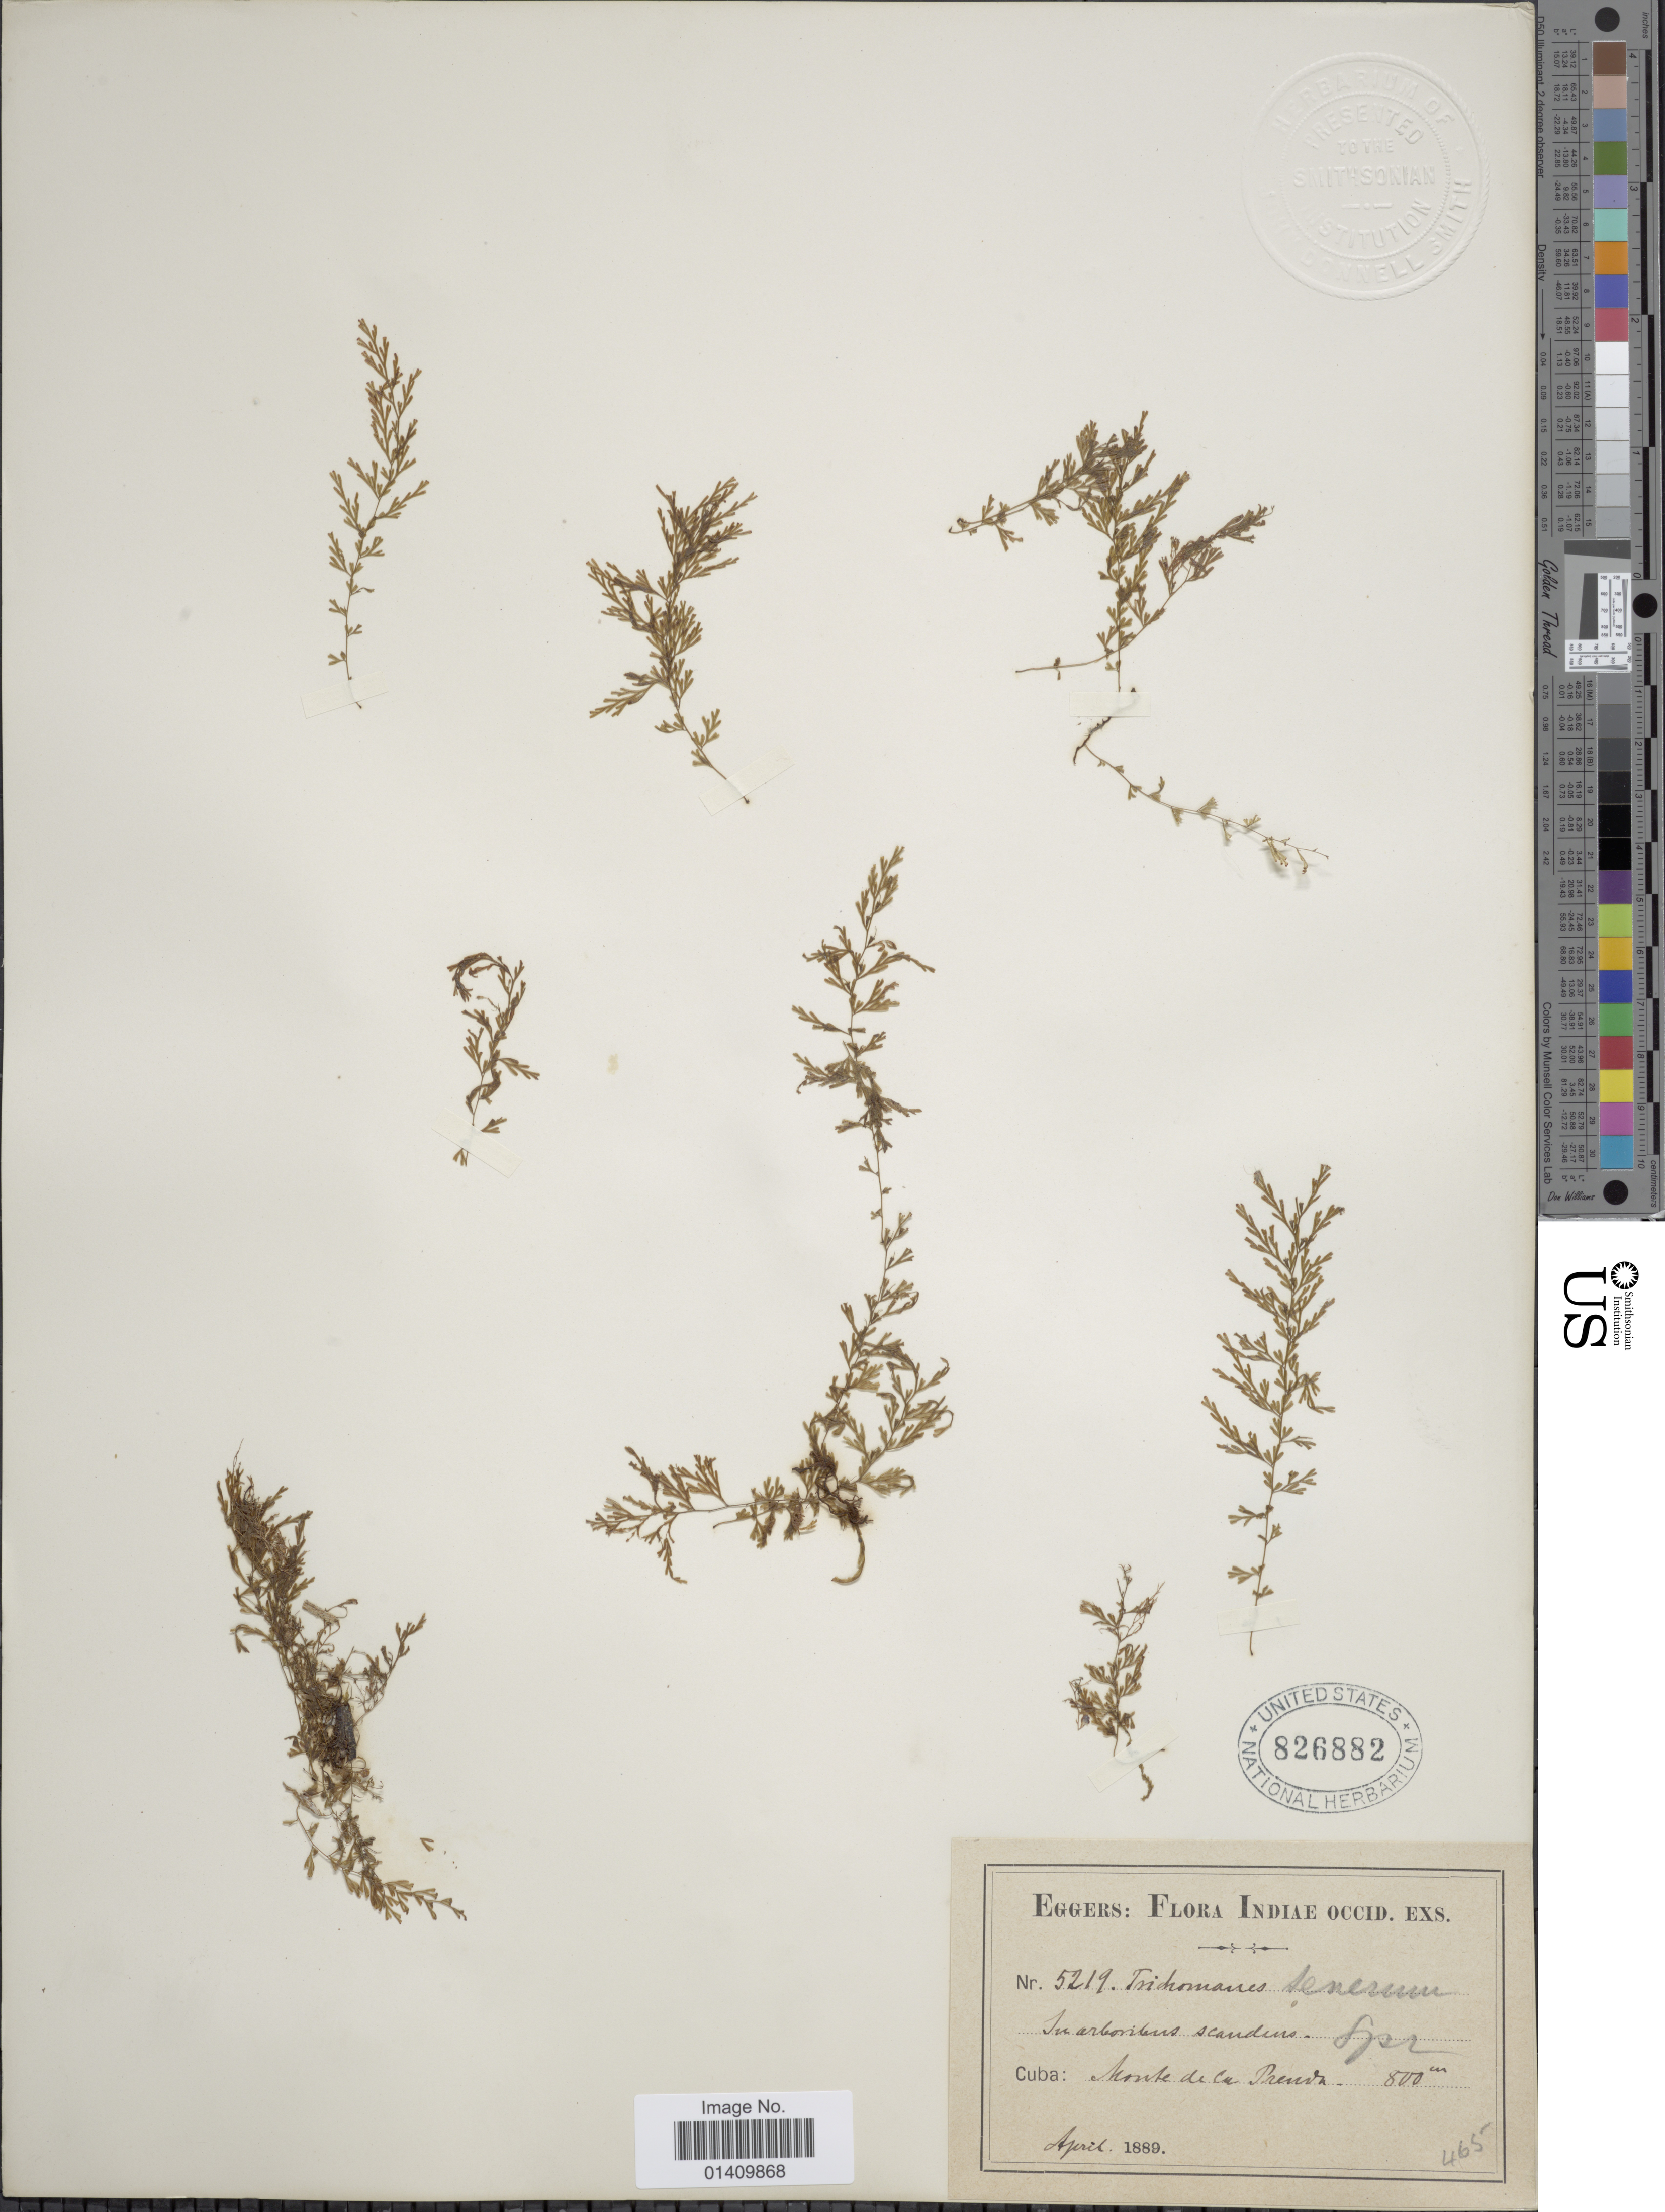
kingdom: Plantae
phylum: Tracheophyta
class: Polypodiopsida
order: Hymenophyllales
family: Hymenophyllaceae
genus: Polyphlebium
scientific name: Polyphlebium angustatum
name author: (Carmich.) Ebihara & Dubuisson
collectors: -. Eggers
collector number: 5219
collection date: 1889-04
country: Cuba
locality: Monte de La Prenda.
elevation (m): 800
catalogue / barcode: US 826882